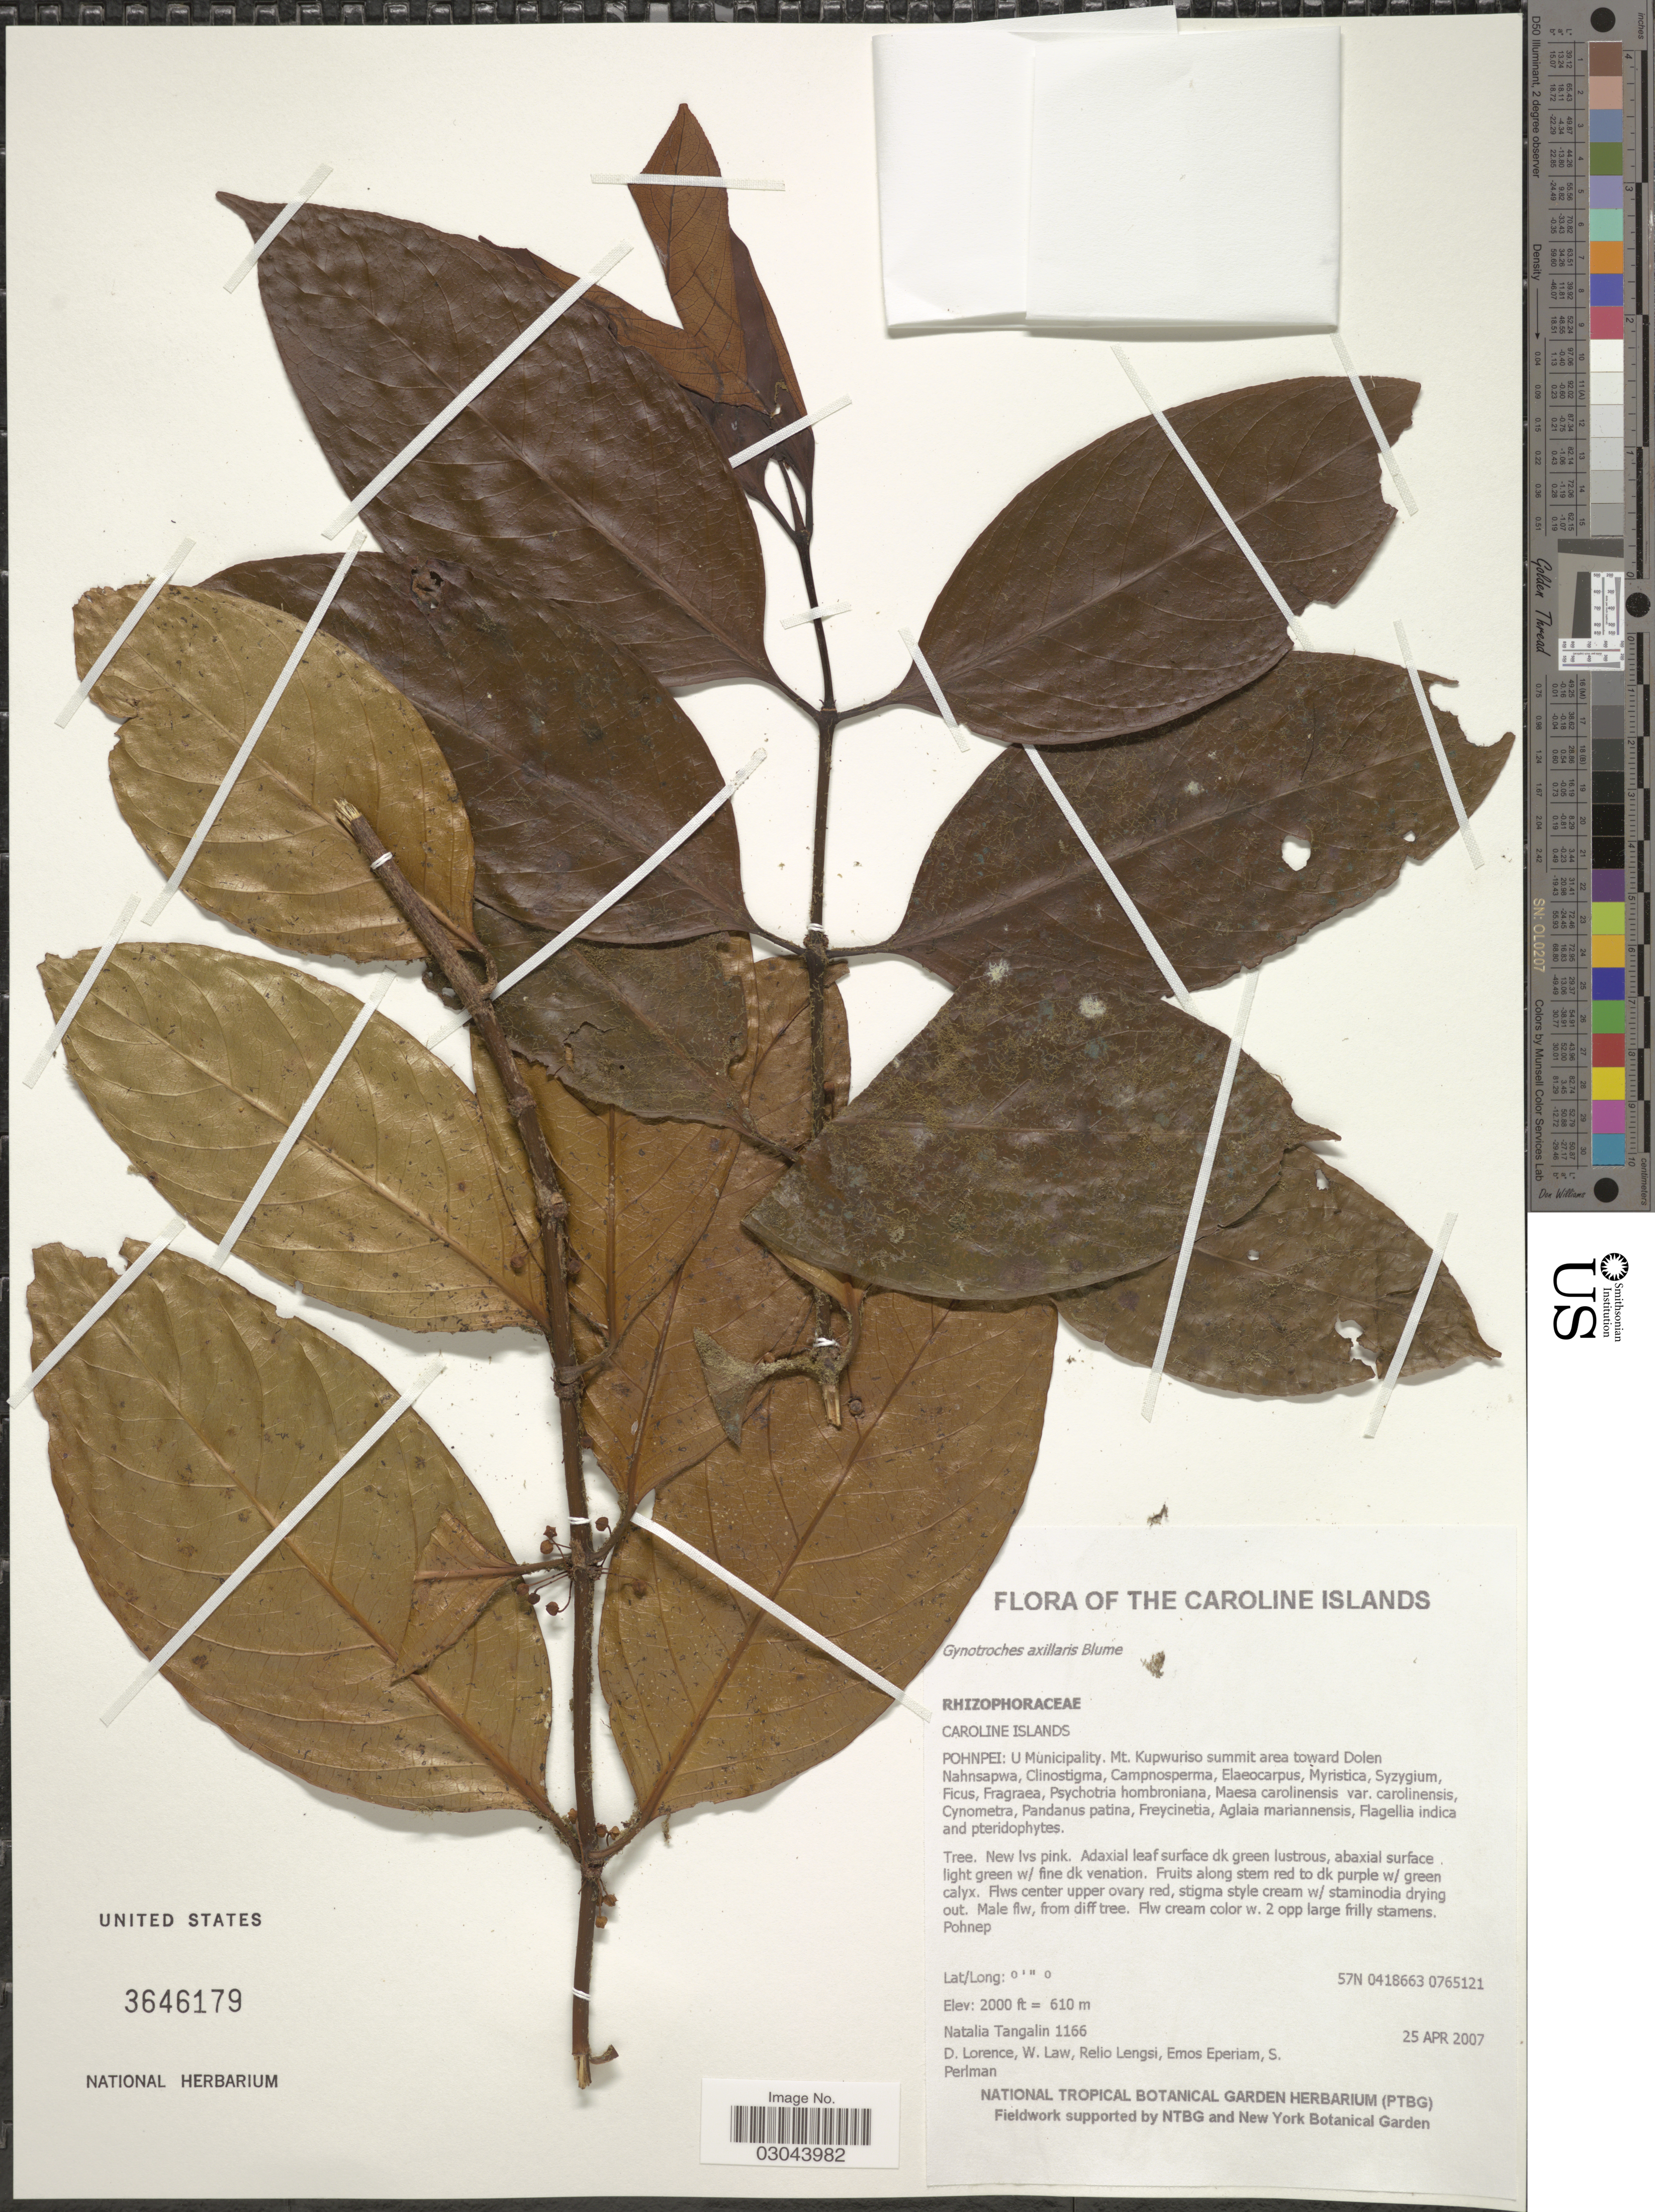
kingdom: Plantae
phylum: Tracheophyta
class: Magnoliopsida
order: Malpighiales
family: Rhizophoraceae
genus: Gynotroches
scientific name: Gynotroches axillaris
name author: Blume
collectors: N. Tangalin, D. Lorence, W. Law, R. Lengsi & et al.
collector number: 1166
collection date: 2007-04-25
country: Micronesia, Federated States of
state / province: Pohnpei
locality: Caroline Islands. U Municipality. Mt. Kupwuriso summit area toward Dolen Nahnsapwa.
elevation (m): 610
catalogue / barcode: US 3646179